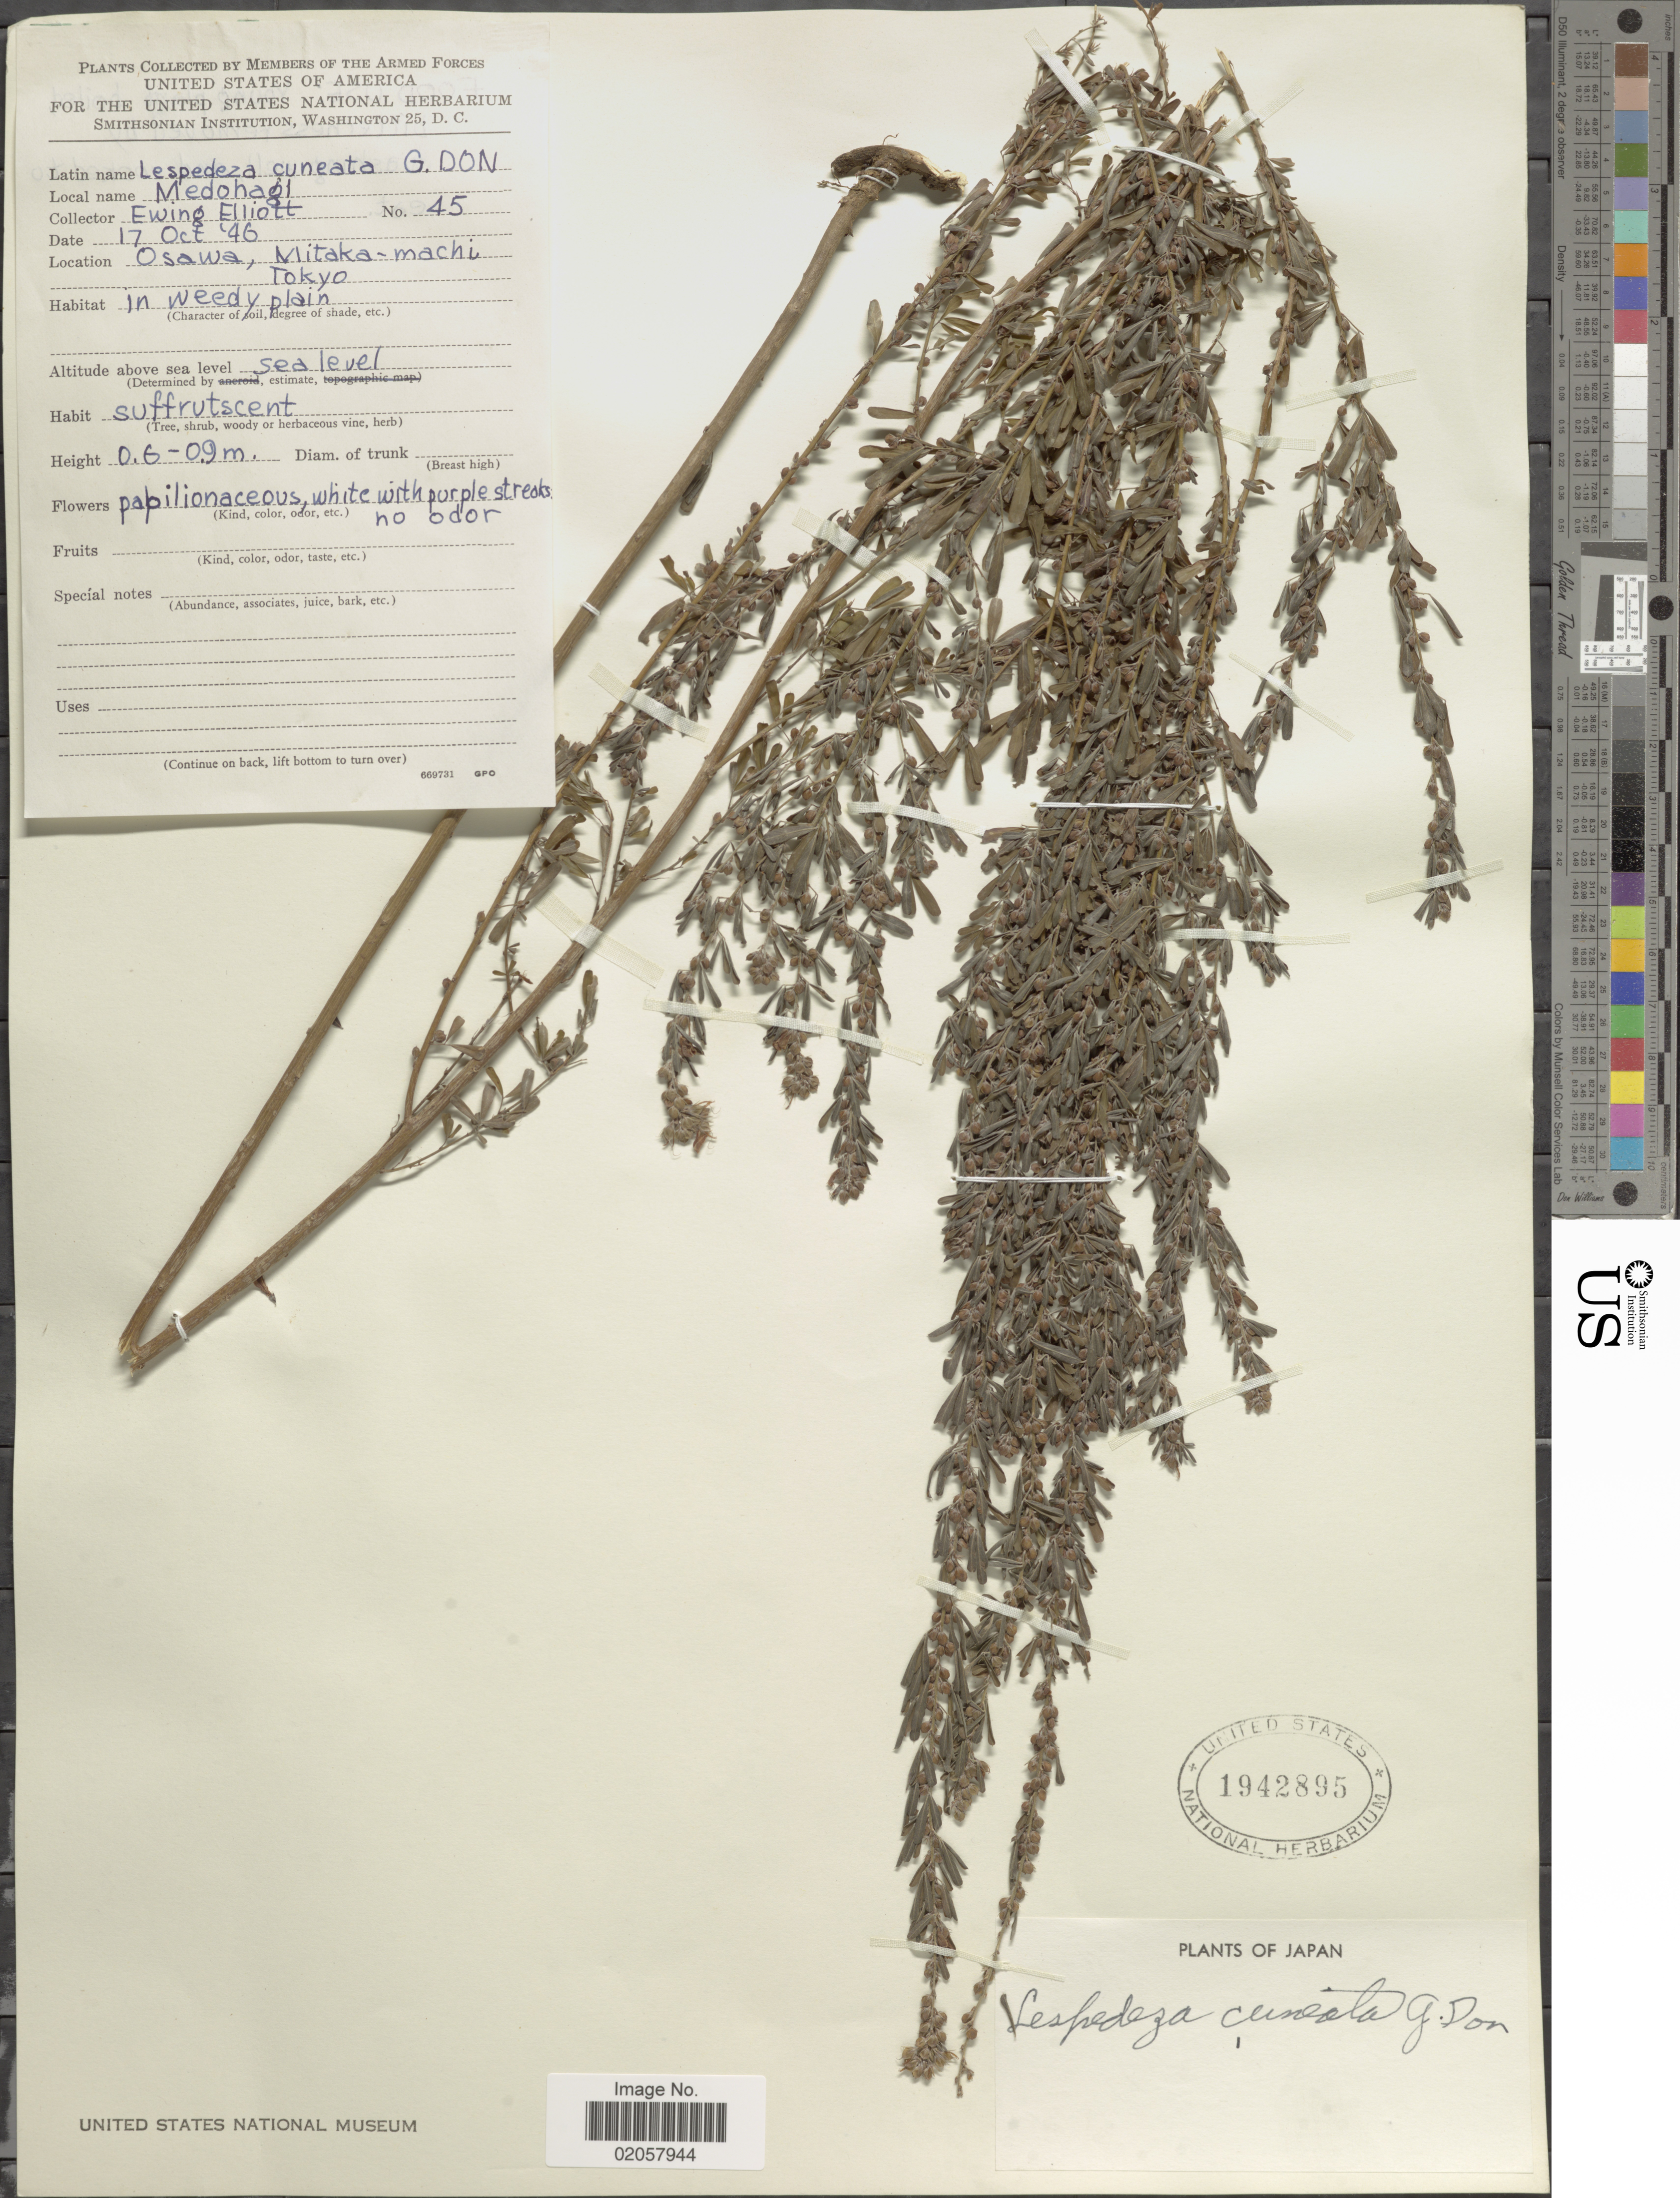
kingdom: Plantae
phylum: Tracheophyta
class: Magnoliopsida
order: Fabales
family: Fabaceae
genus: Lespedeza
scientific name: Lespedeza cuneata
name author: (Dum. Cours.) G. Don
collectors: E. Elliott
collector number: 45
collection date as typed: Transcribed d/m/y: 17/10/46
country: Japan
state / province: Tokyo, Federal City of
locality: Osawa, Mitaka-machi, in weedy plain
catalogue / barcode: US 1942895